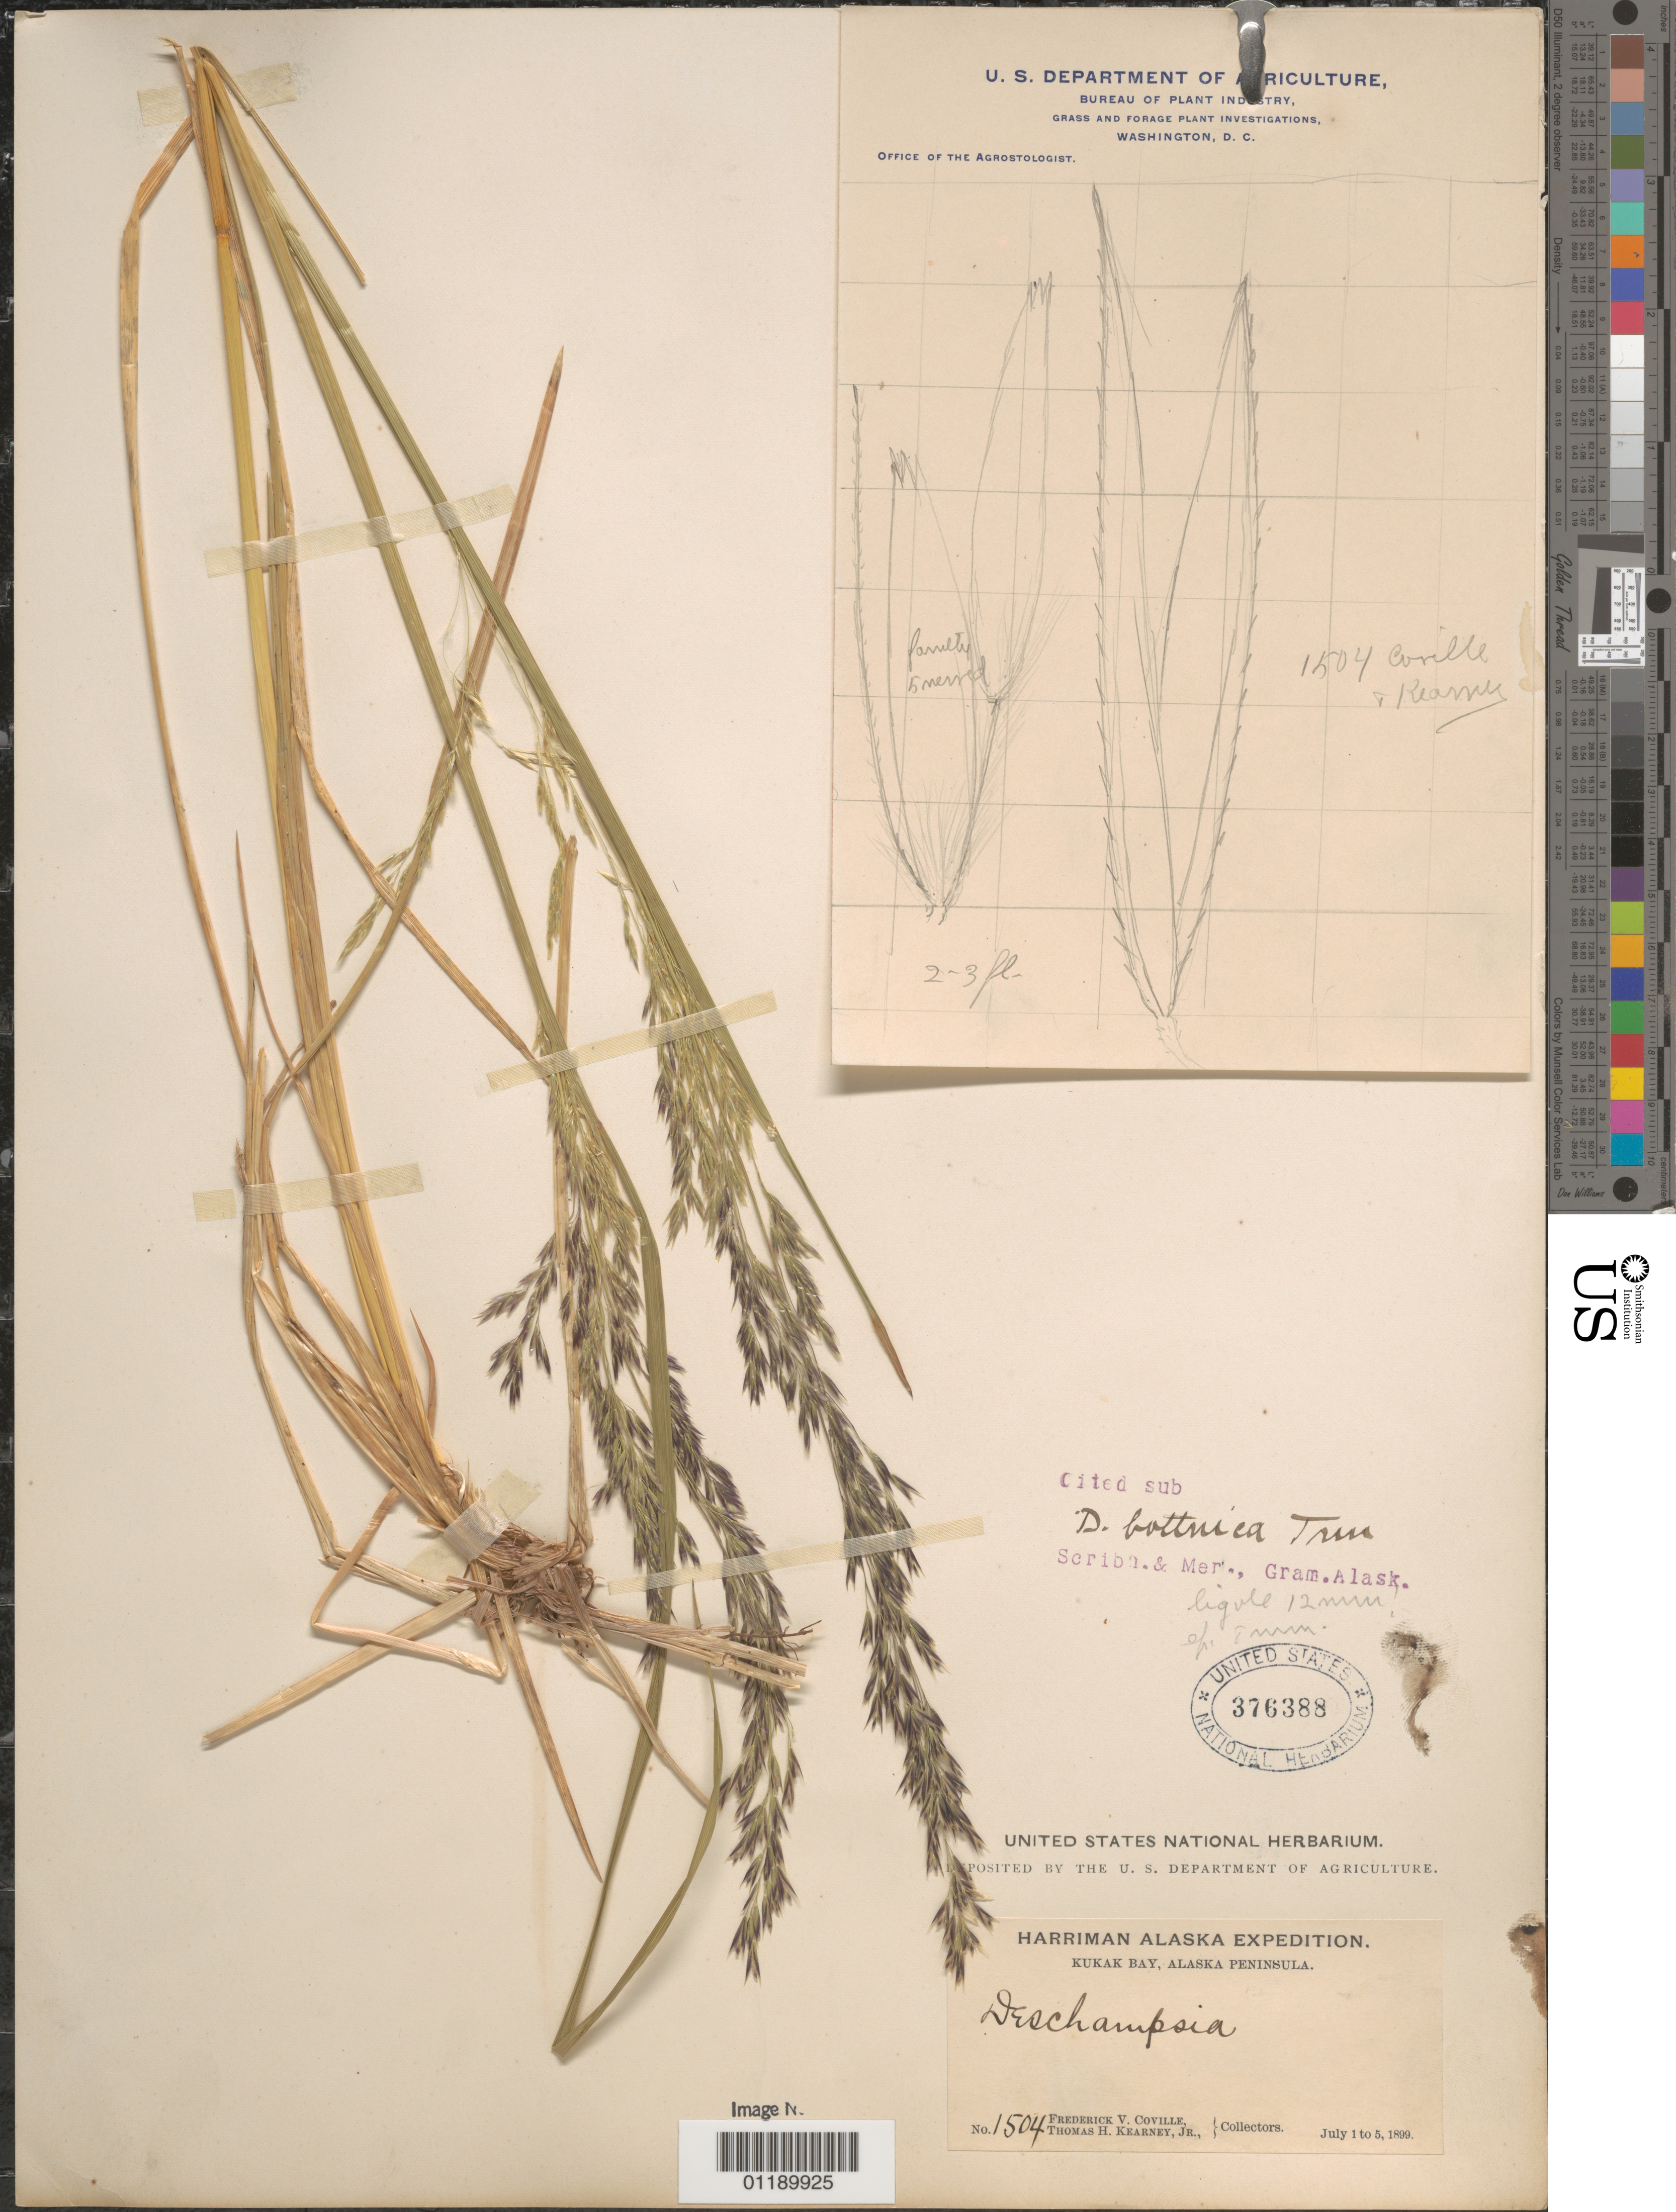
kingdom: Plantae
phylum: Tracheophyta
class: Liliopsida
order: Poales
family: Poaceae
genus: Deschampsia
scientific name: Deschampsia bottnica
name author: (Wahlenb.) Trin.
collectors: F. V. Coville & T. H. Kearney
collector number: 1504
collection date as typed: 01 Jul 1899 to 05 Jul 1899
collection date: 1899-07-01/1899-07-05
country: United States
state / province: Alaska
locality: Kukak Bay, Alaska Peninsula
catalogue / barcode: US 376388